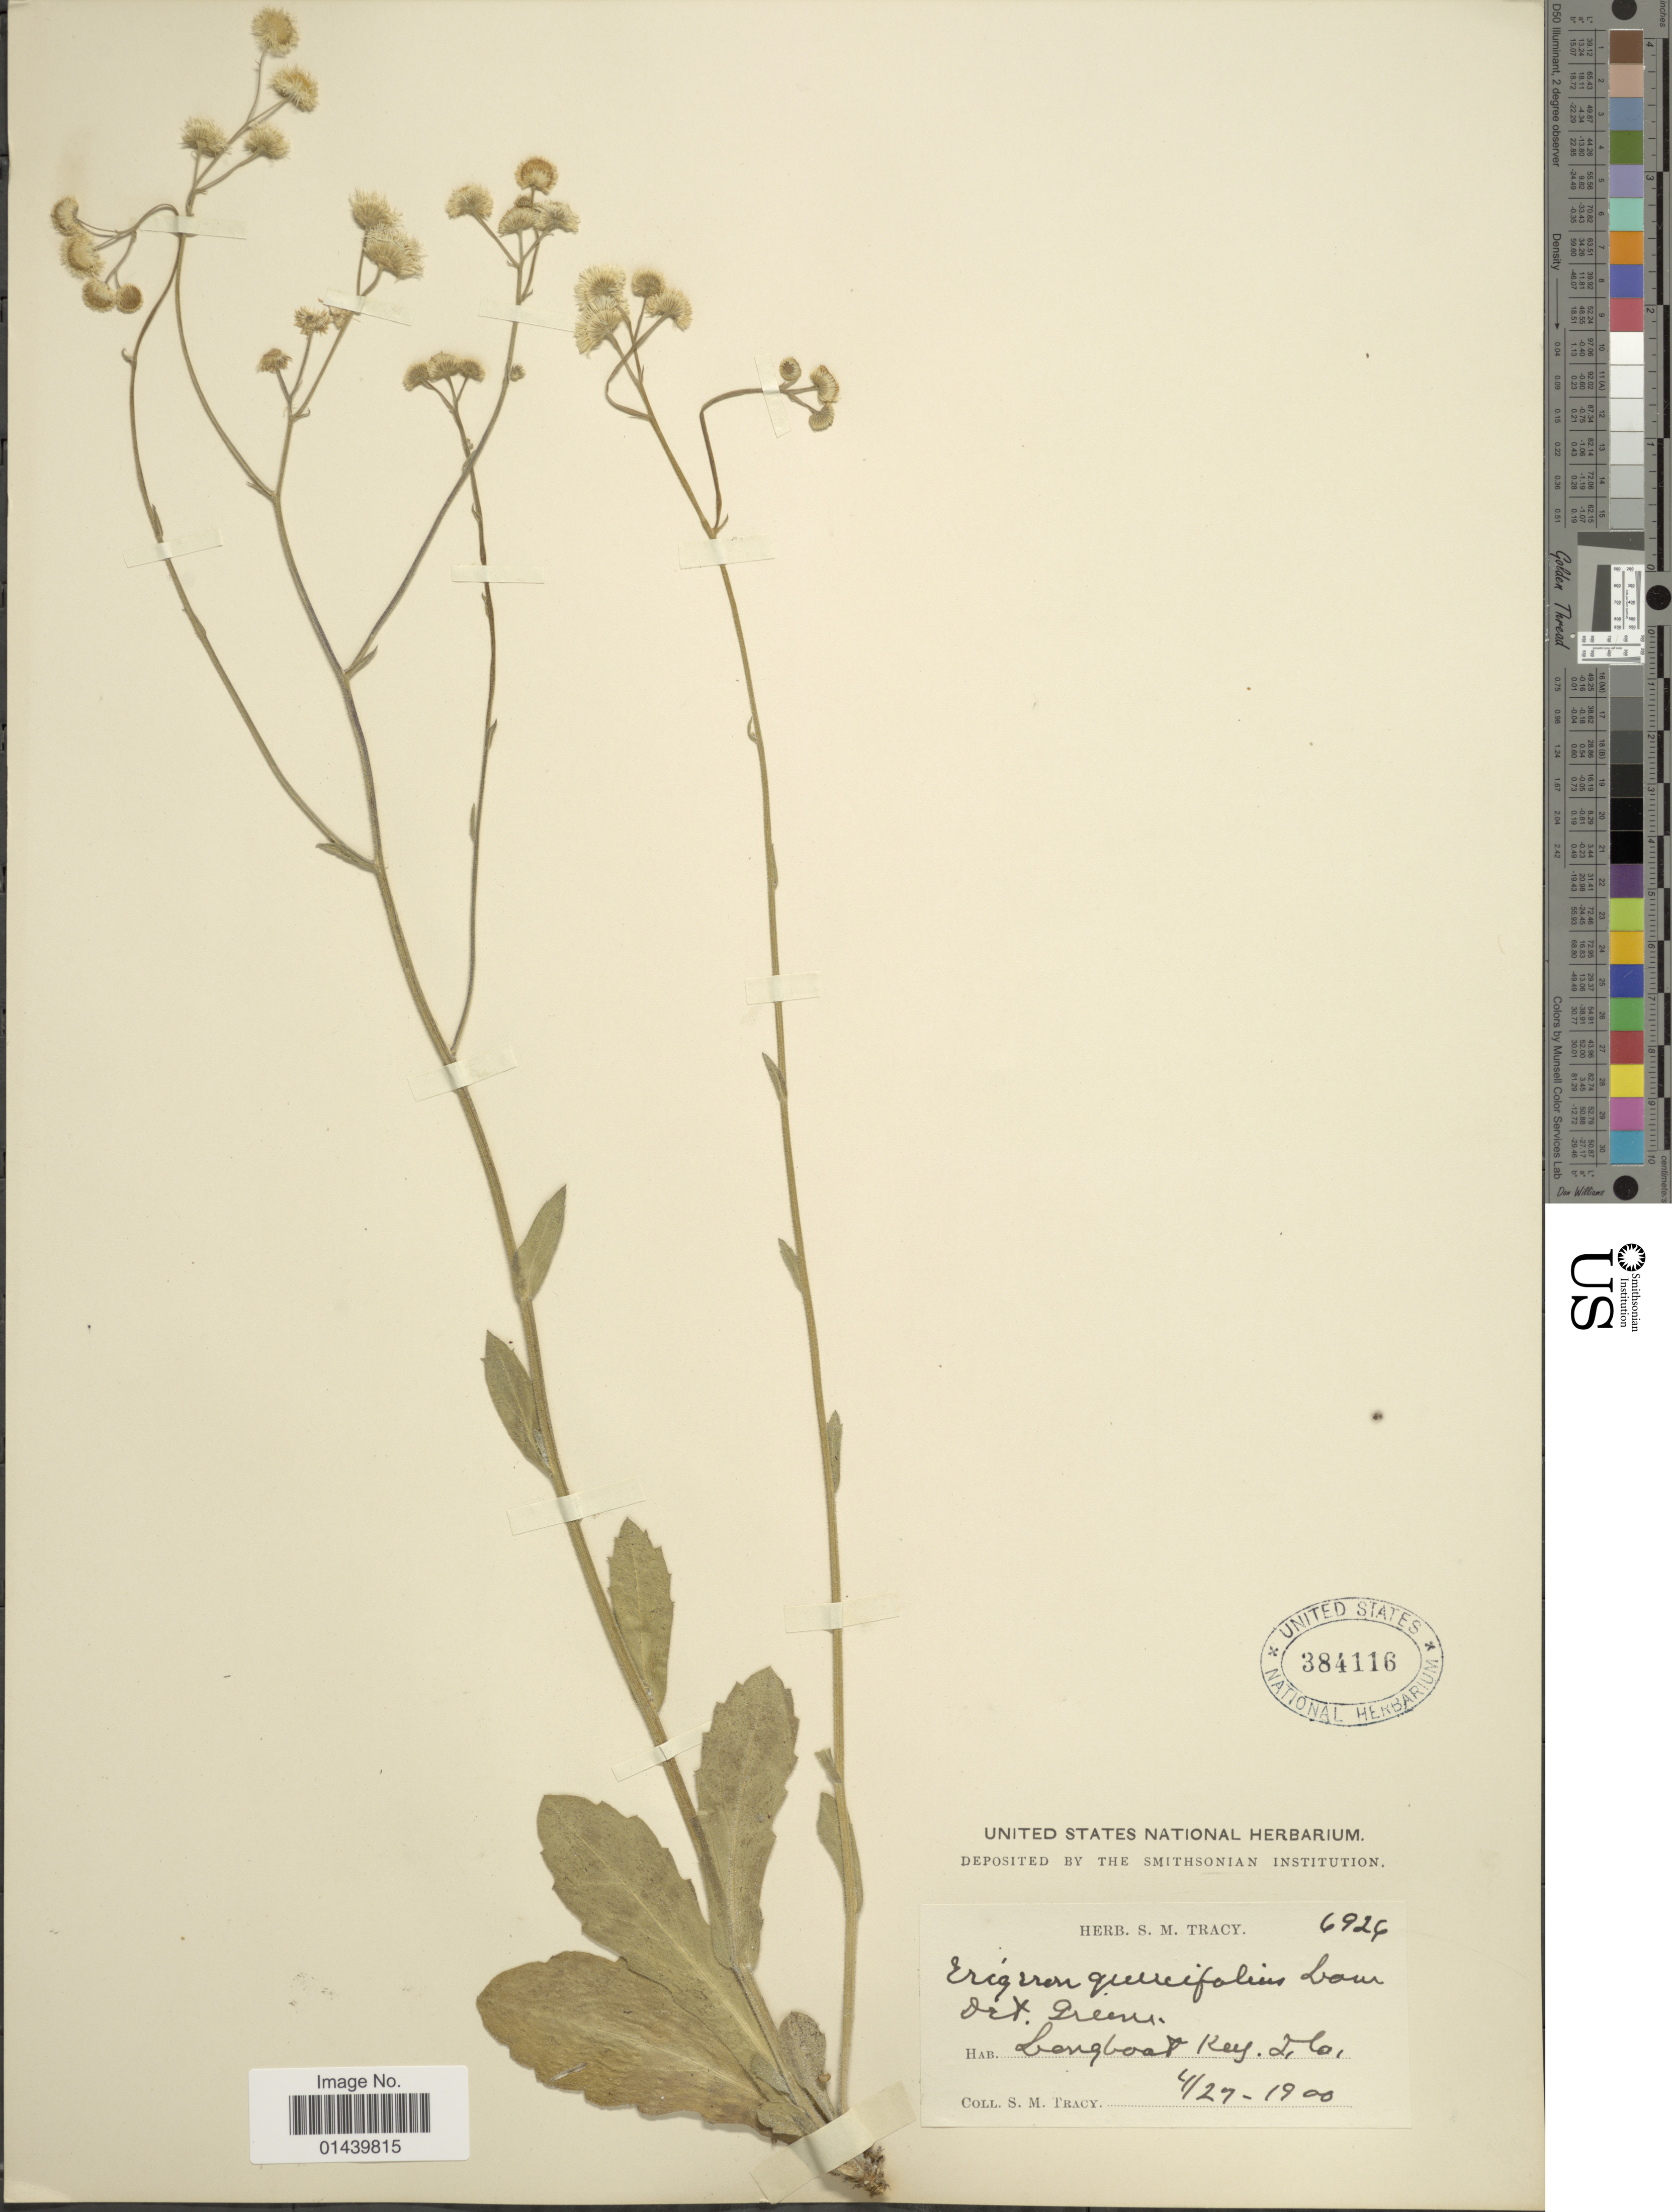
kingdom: Plantae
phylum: Tracheophyta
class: Magnoliopsida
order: Asterales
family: Asteraceae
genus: Erigeron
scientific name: Erigeron quercifolius Lam.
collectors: S. Stracy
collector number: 6924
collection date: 1900-04-27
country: United States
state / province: Florida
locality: Longboat Key,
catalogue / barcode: US 384116